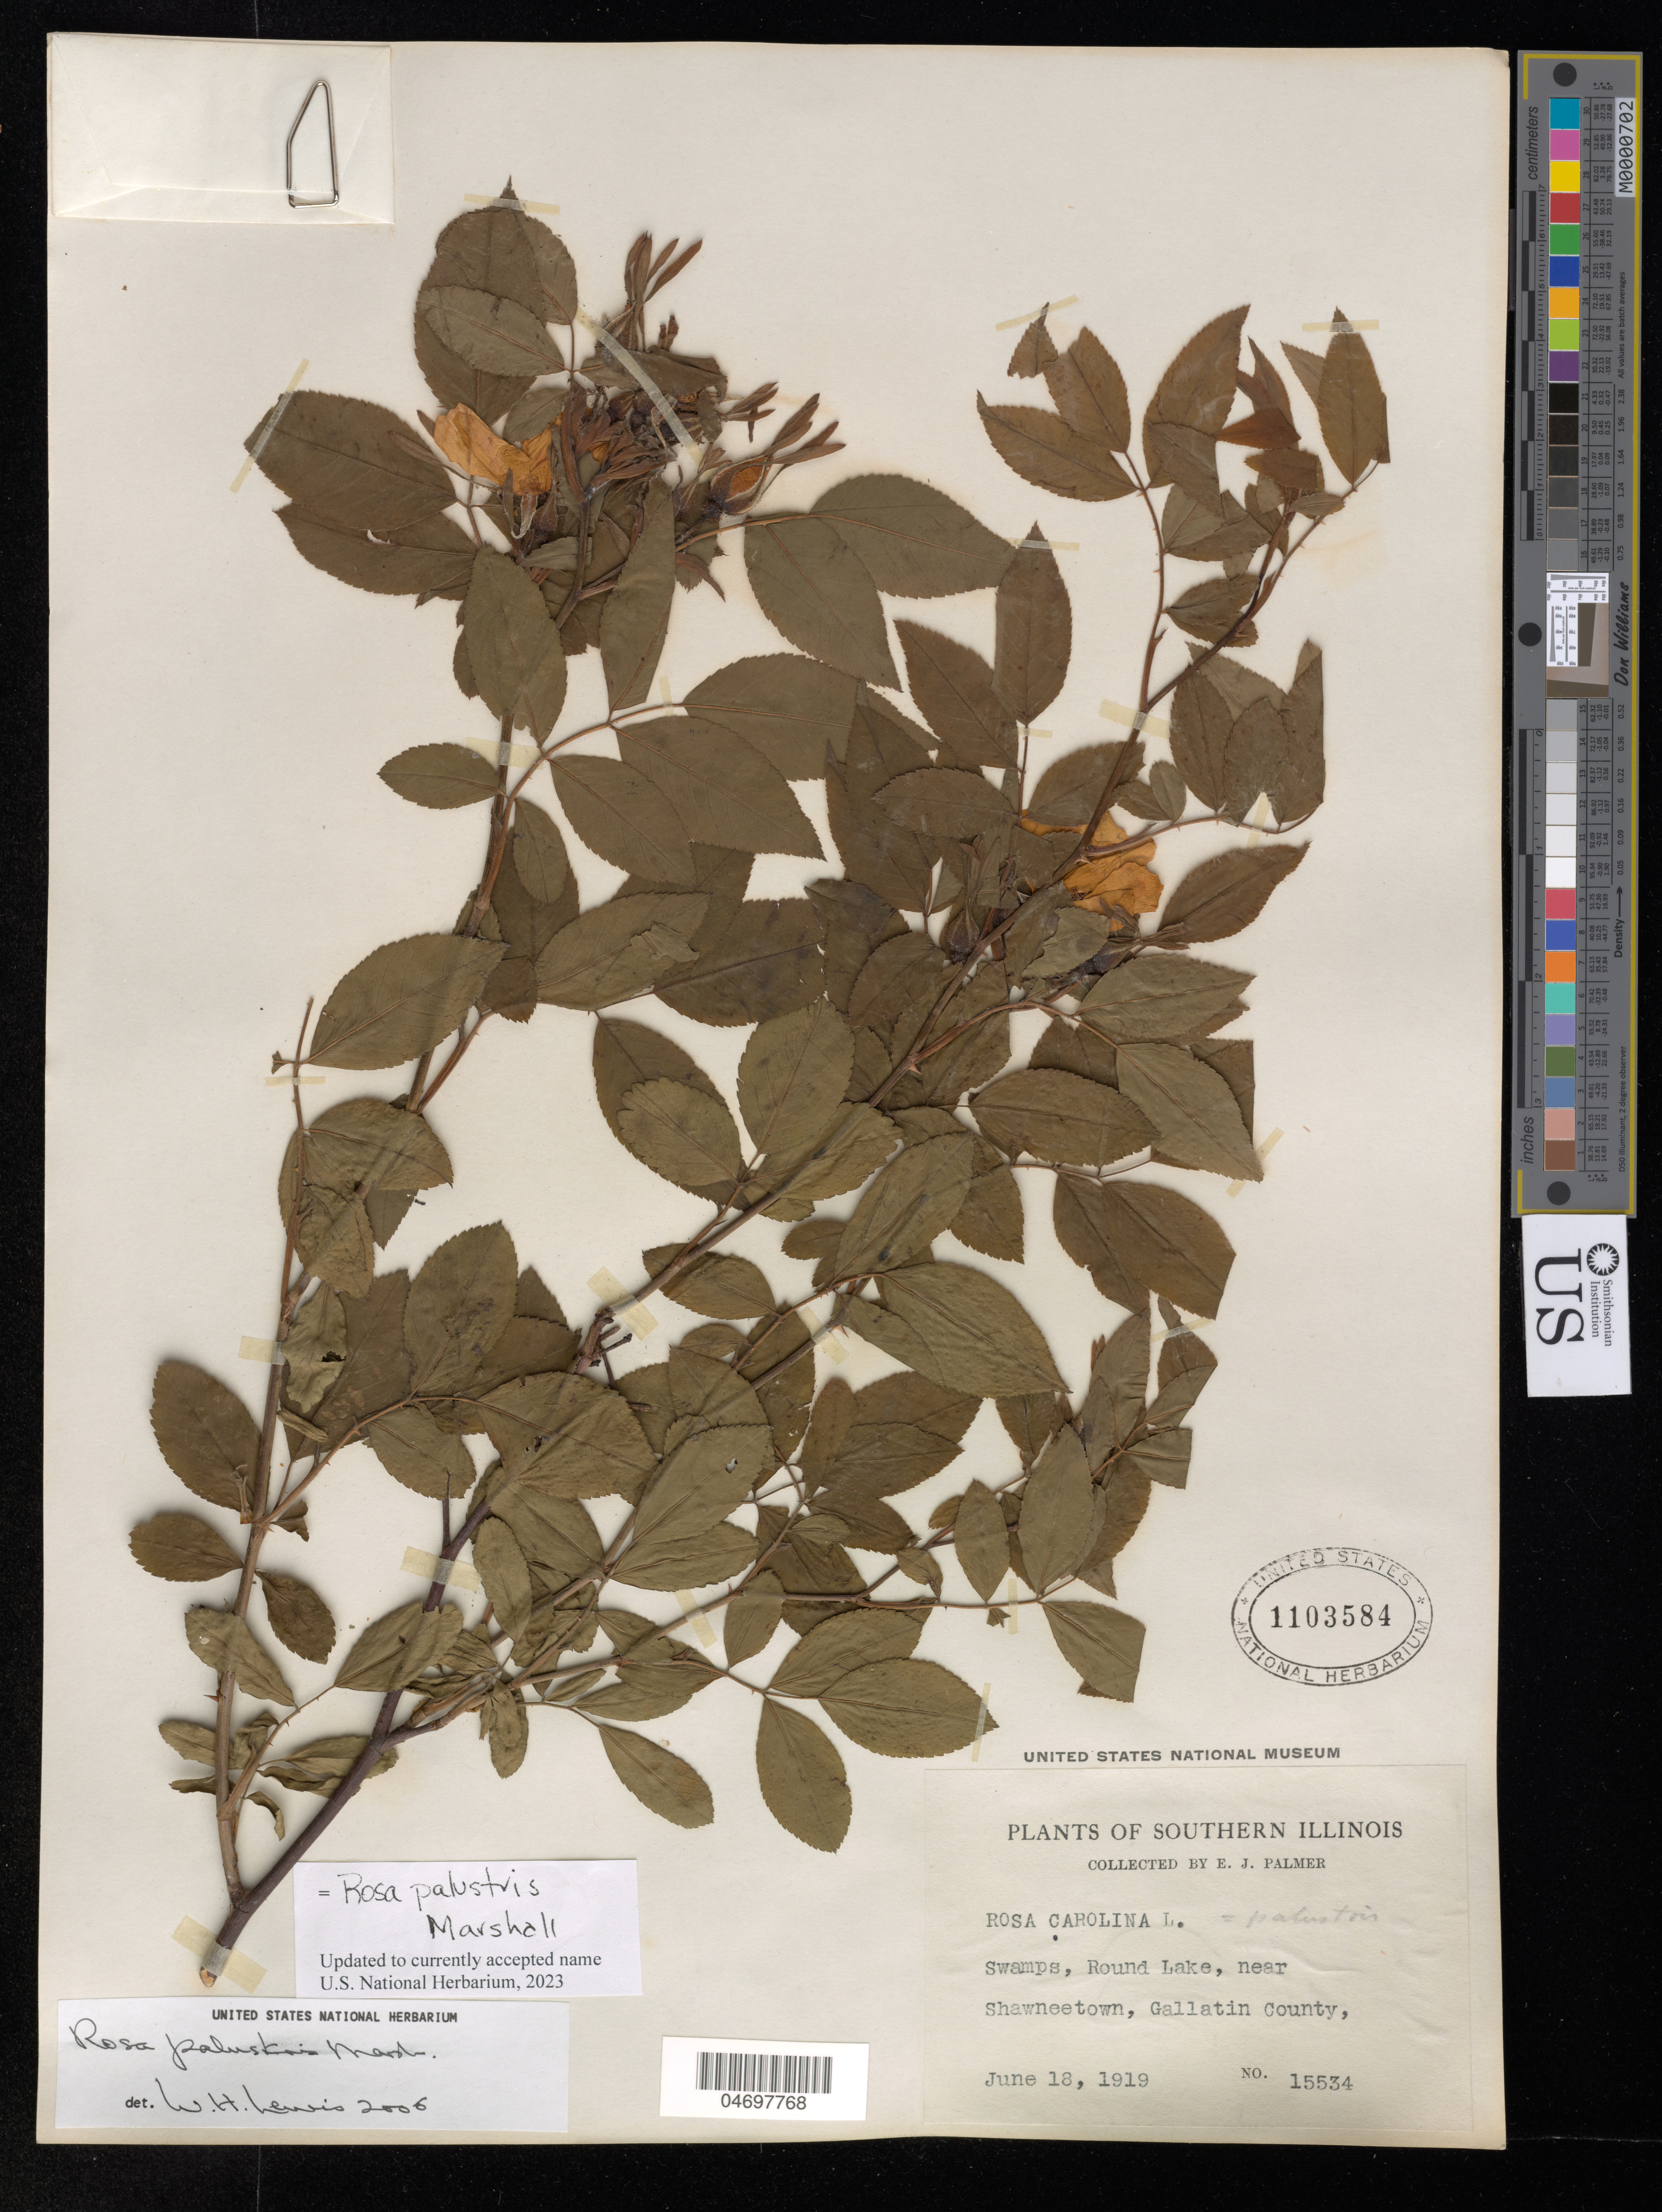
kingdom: Plantae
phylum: Tracheophyta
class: Magnoliopsida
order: Rosales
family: Rosaceae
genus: Rosa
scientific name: Rosa palustris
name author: Marshall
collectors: E. J. Palmer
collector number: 15534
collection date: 1919-06-18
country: United States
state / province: Illinois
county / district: Gallatin Co.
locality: Sloughs, Round Pond, near Shawneetown.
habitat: Swamps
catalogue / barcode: US 1103584